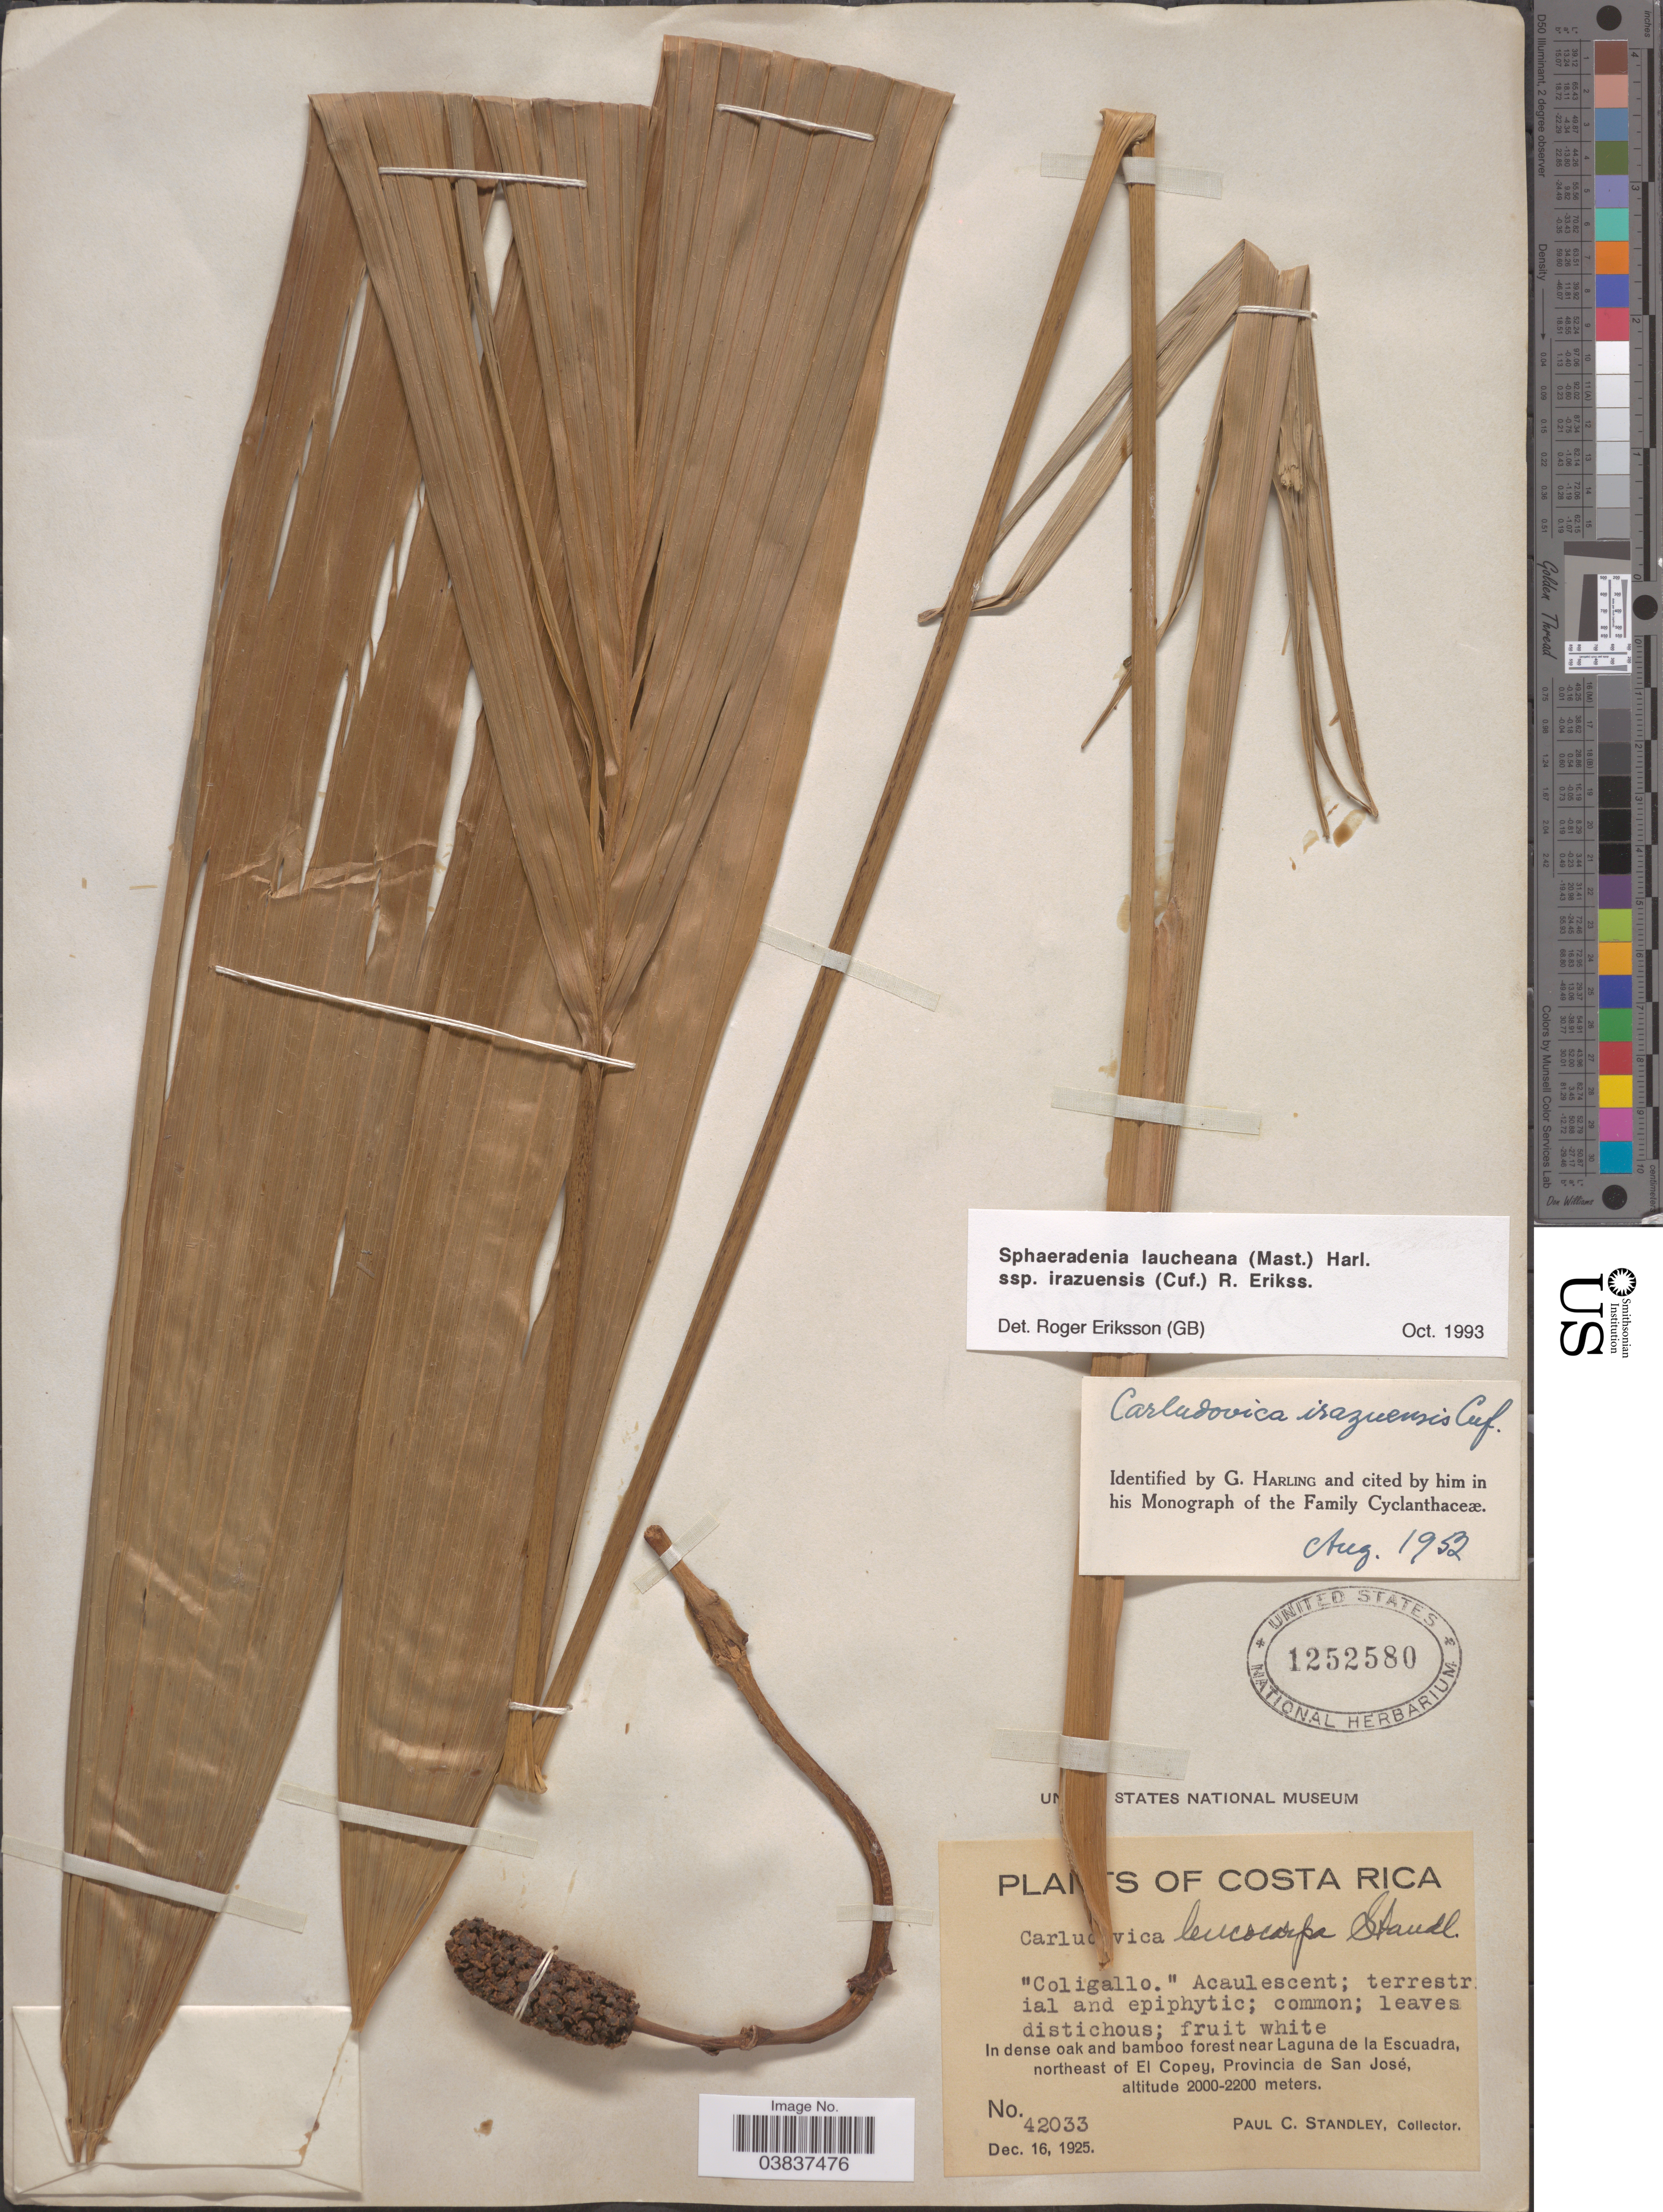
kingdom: Plantae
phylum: Tracheophyta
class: Liliopsida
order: Pandanales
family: Cyclanthaceae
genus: Sphaeradenia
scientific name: Sphaeradenia laucheana subsp. irazuensis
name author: (Cufod.) R. Erikss.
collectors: P. C. Standley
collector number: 42033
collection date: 1925-12-16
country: Costa Rica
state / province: San José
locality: Forest near Laguna de la Escuadra, northeast of El Copey.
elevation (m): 2000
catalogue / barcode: US 1252580